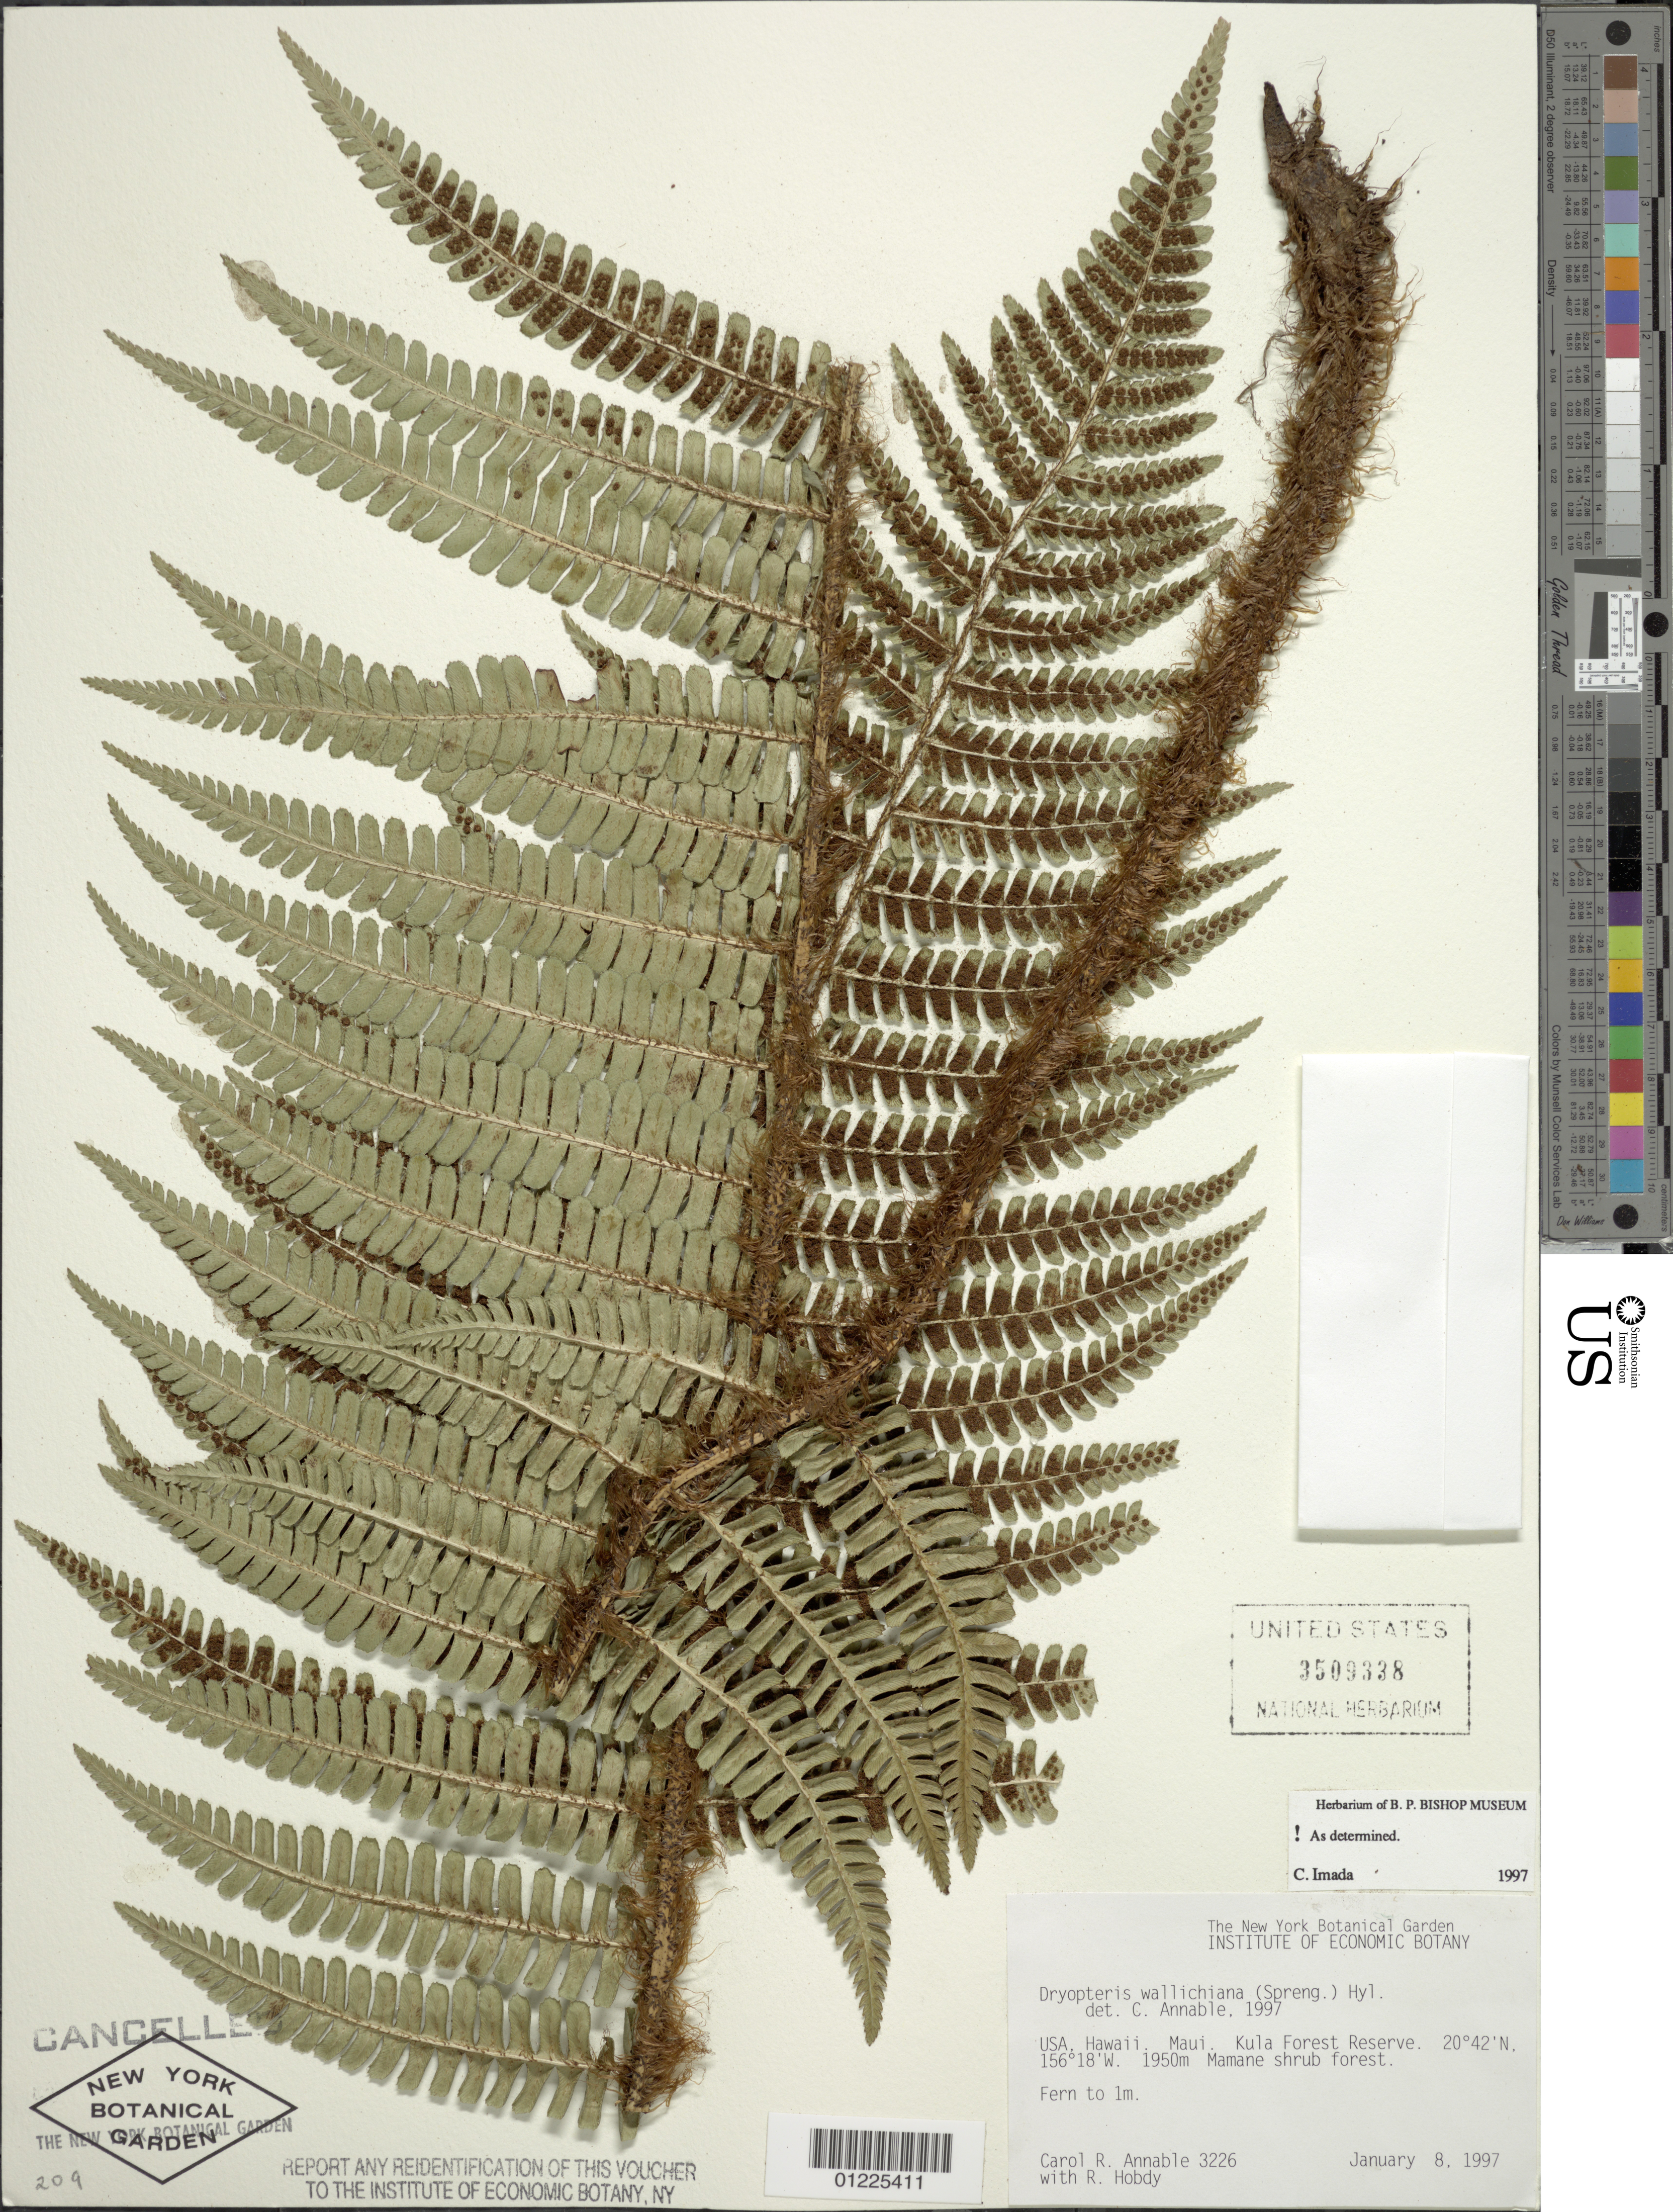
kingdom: Plantae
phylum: Tracheophyta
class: Polypodiopsida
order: Polypodiales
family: Dryopteridaceae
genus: Dryopteris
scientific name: Dryopteris wallichiana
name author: (Spreng.) Hyl.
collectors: C. R. Annable & R. Hobdy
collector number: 3226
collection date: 1997-01-08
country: United States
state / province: Hawaii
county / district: Maui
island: Maui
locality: Kula Forest Reserve.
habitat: Mamane shrub forest.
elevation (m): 1950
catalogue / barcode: US 3509338